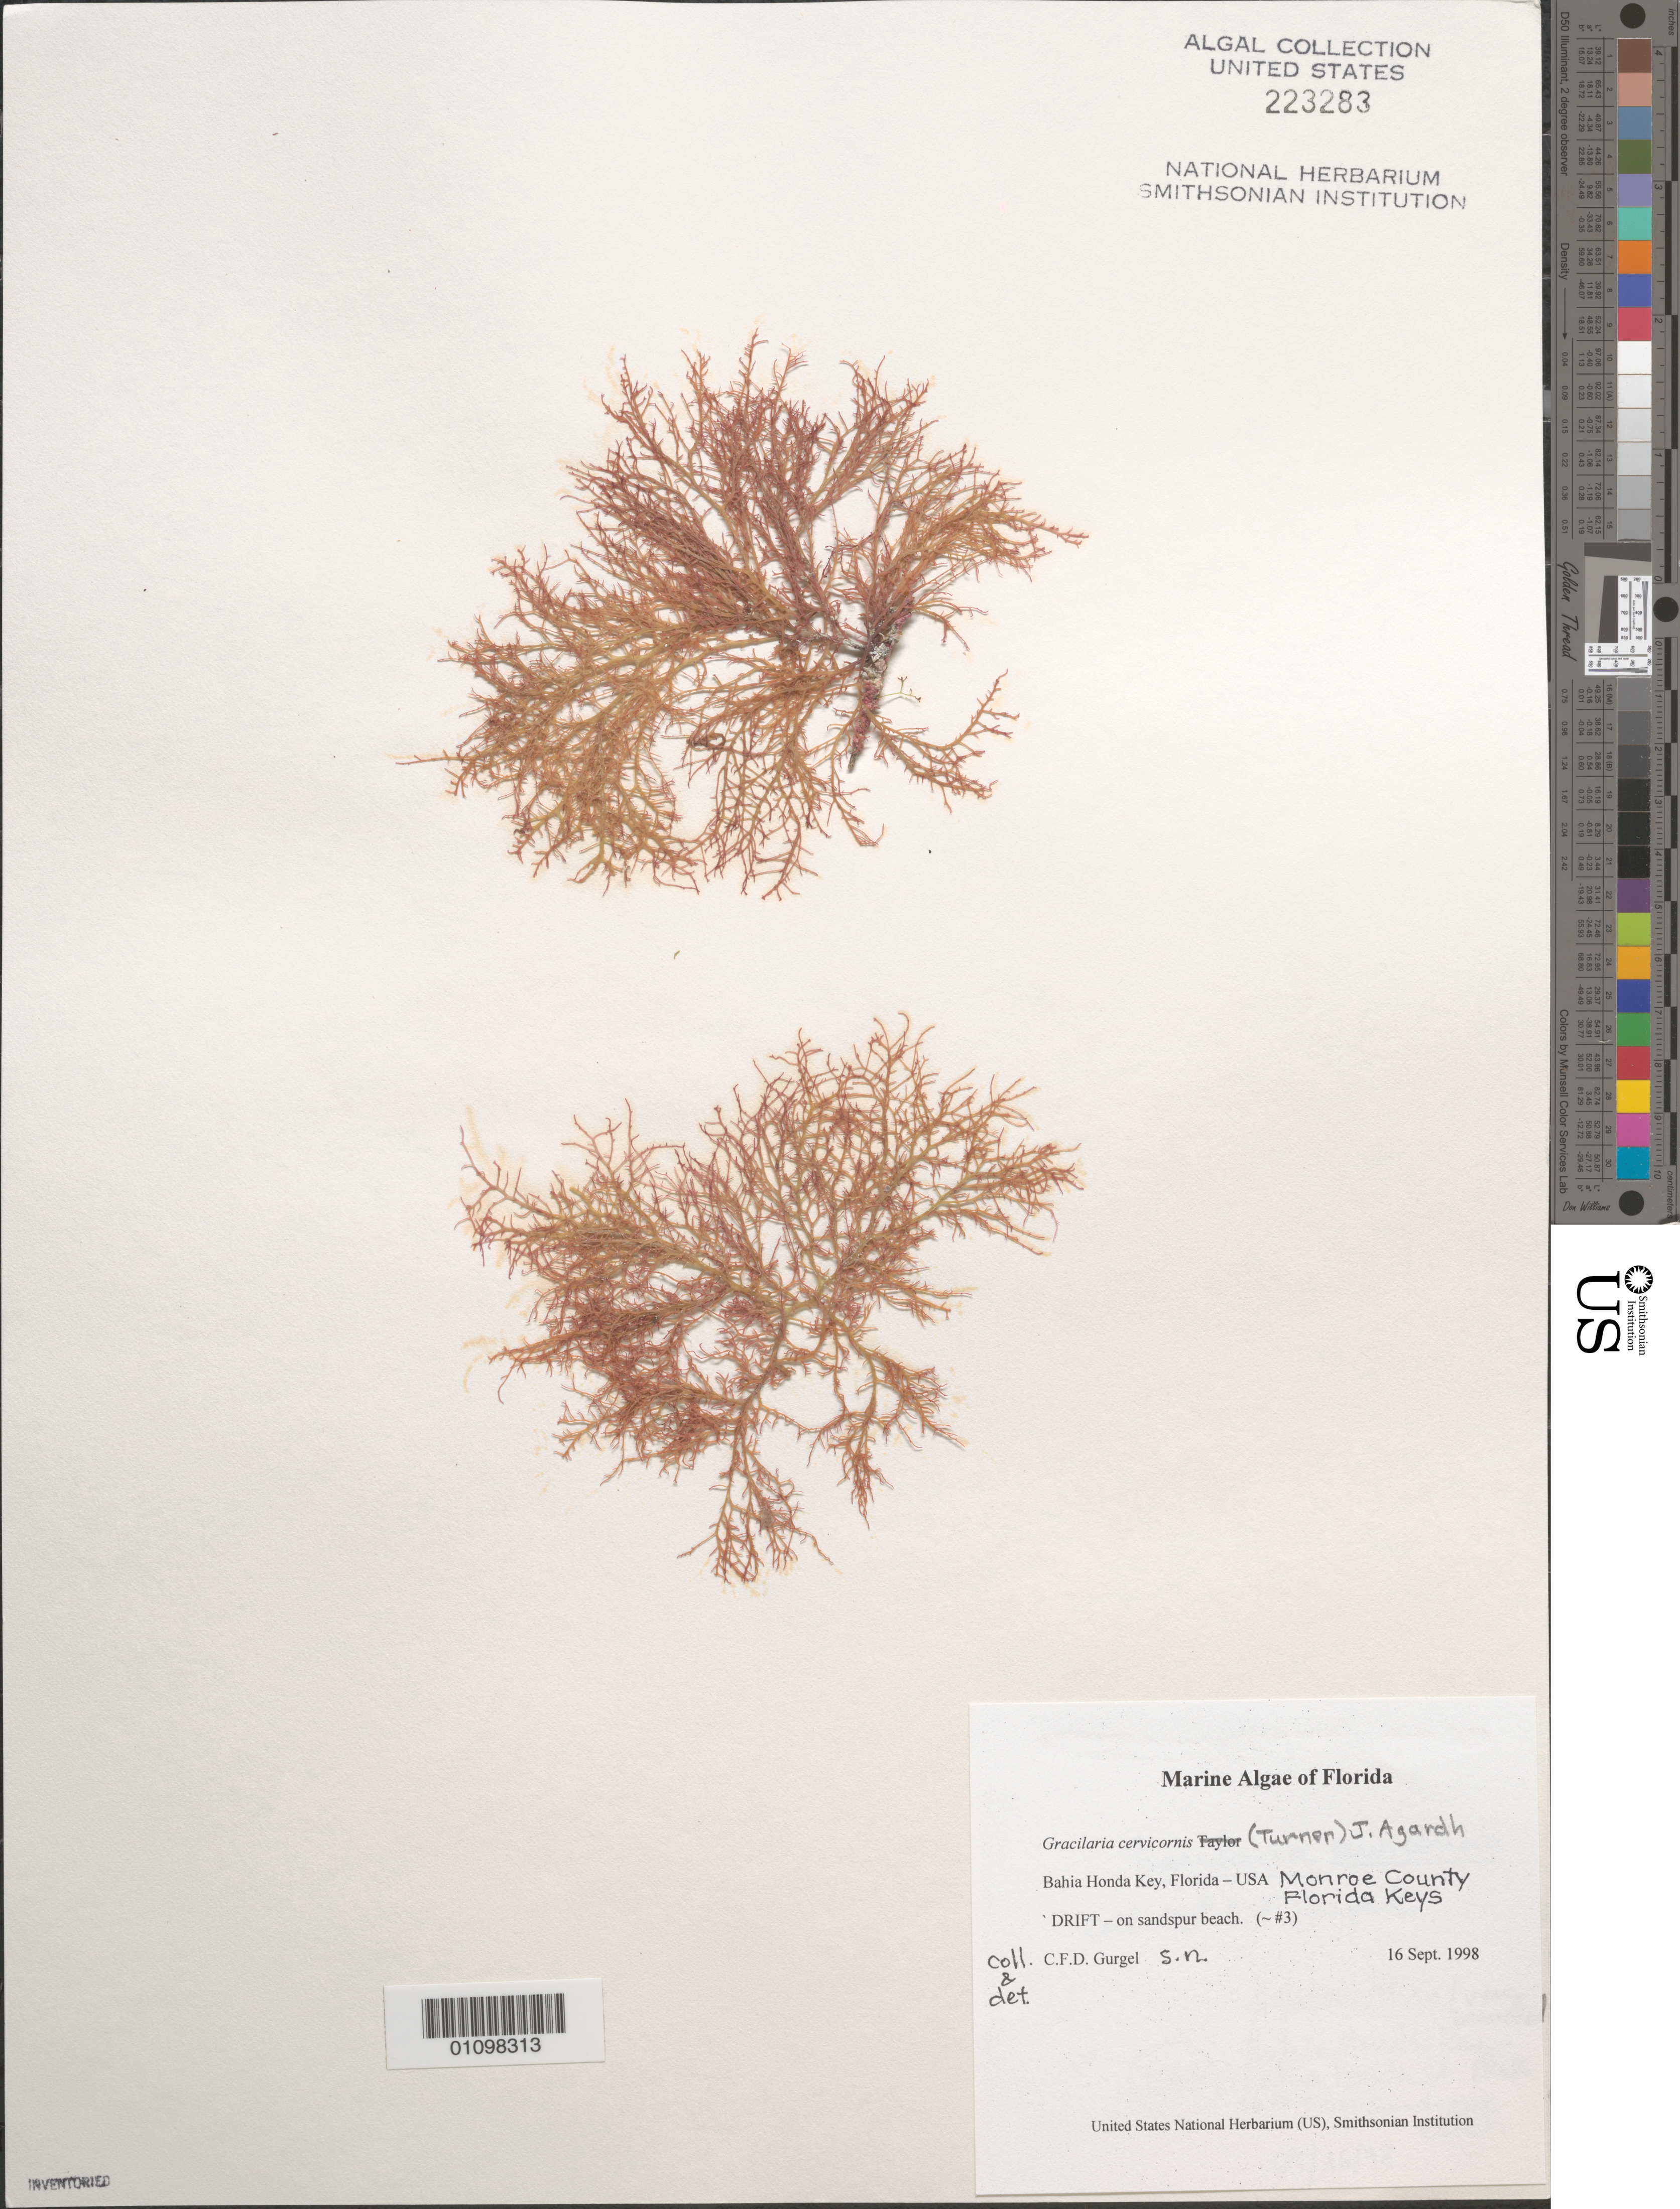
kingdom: Plantae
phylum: Rhodophyta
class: Florideophyceae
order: Gracilariales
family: Gracilariaceae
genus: Gracilaria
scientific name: Gracilaria cervicornis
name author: (Turner) J. Agardh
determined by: Gurgel, C. F. D.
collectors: C. Gurgel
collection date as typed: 16 Sep 1998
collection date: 1998-09-16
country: United States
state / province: Florida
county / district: Monroe County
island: Bahia Honda Key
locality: Drift-on sandspur beach (~#3)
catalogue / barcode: US 223283